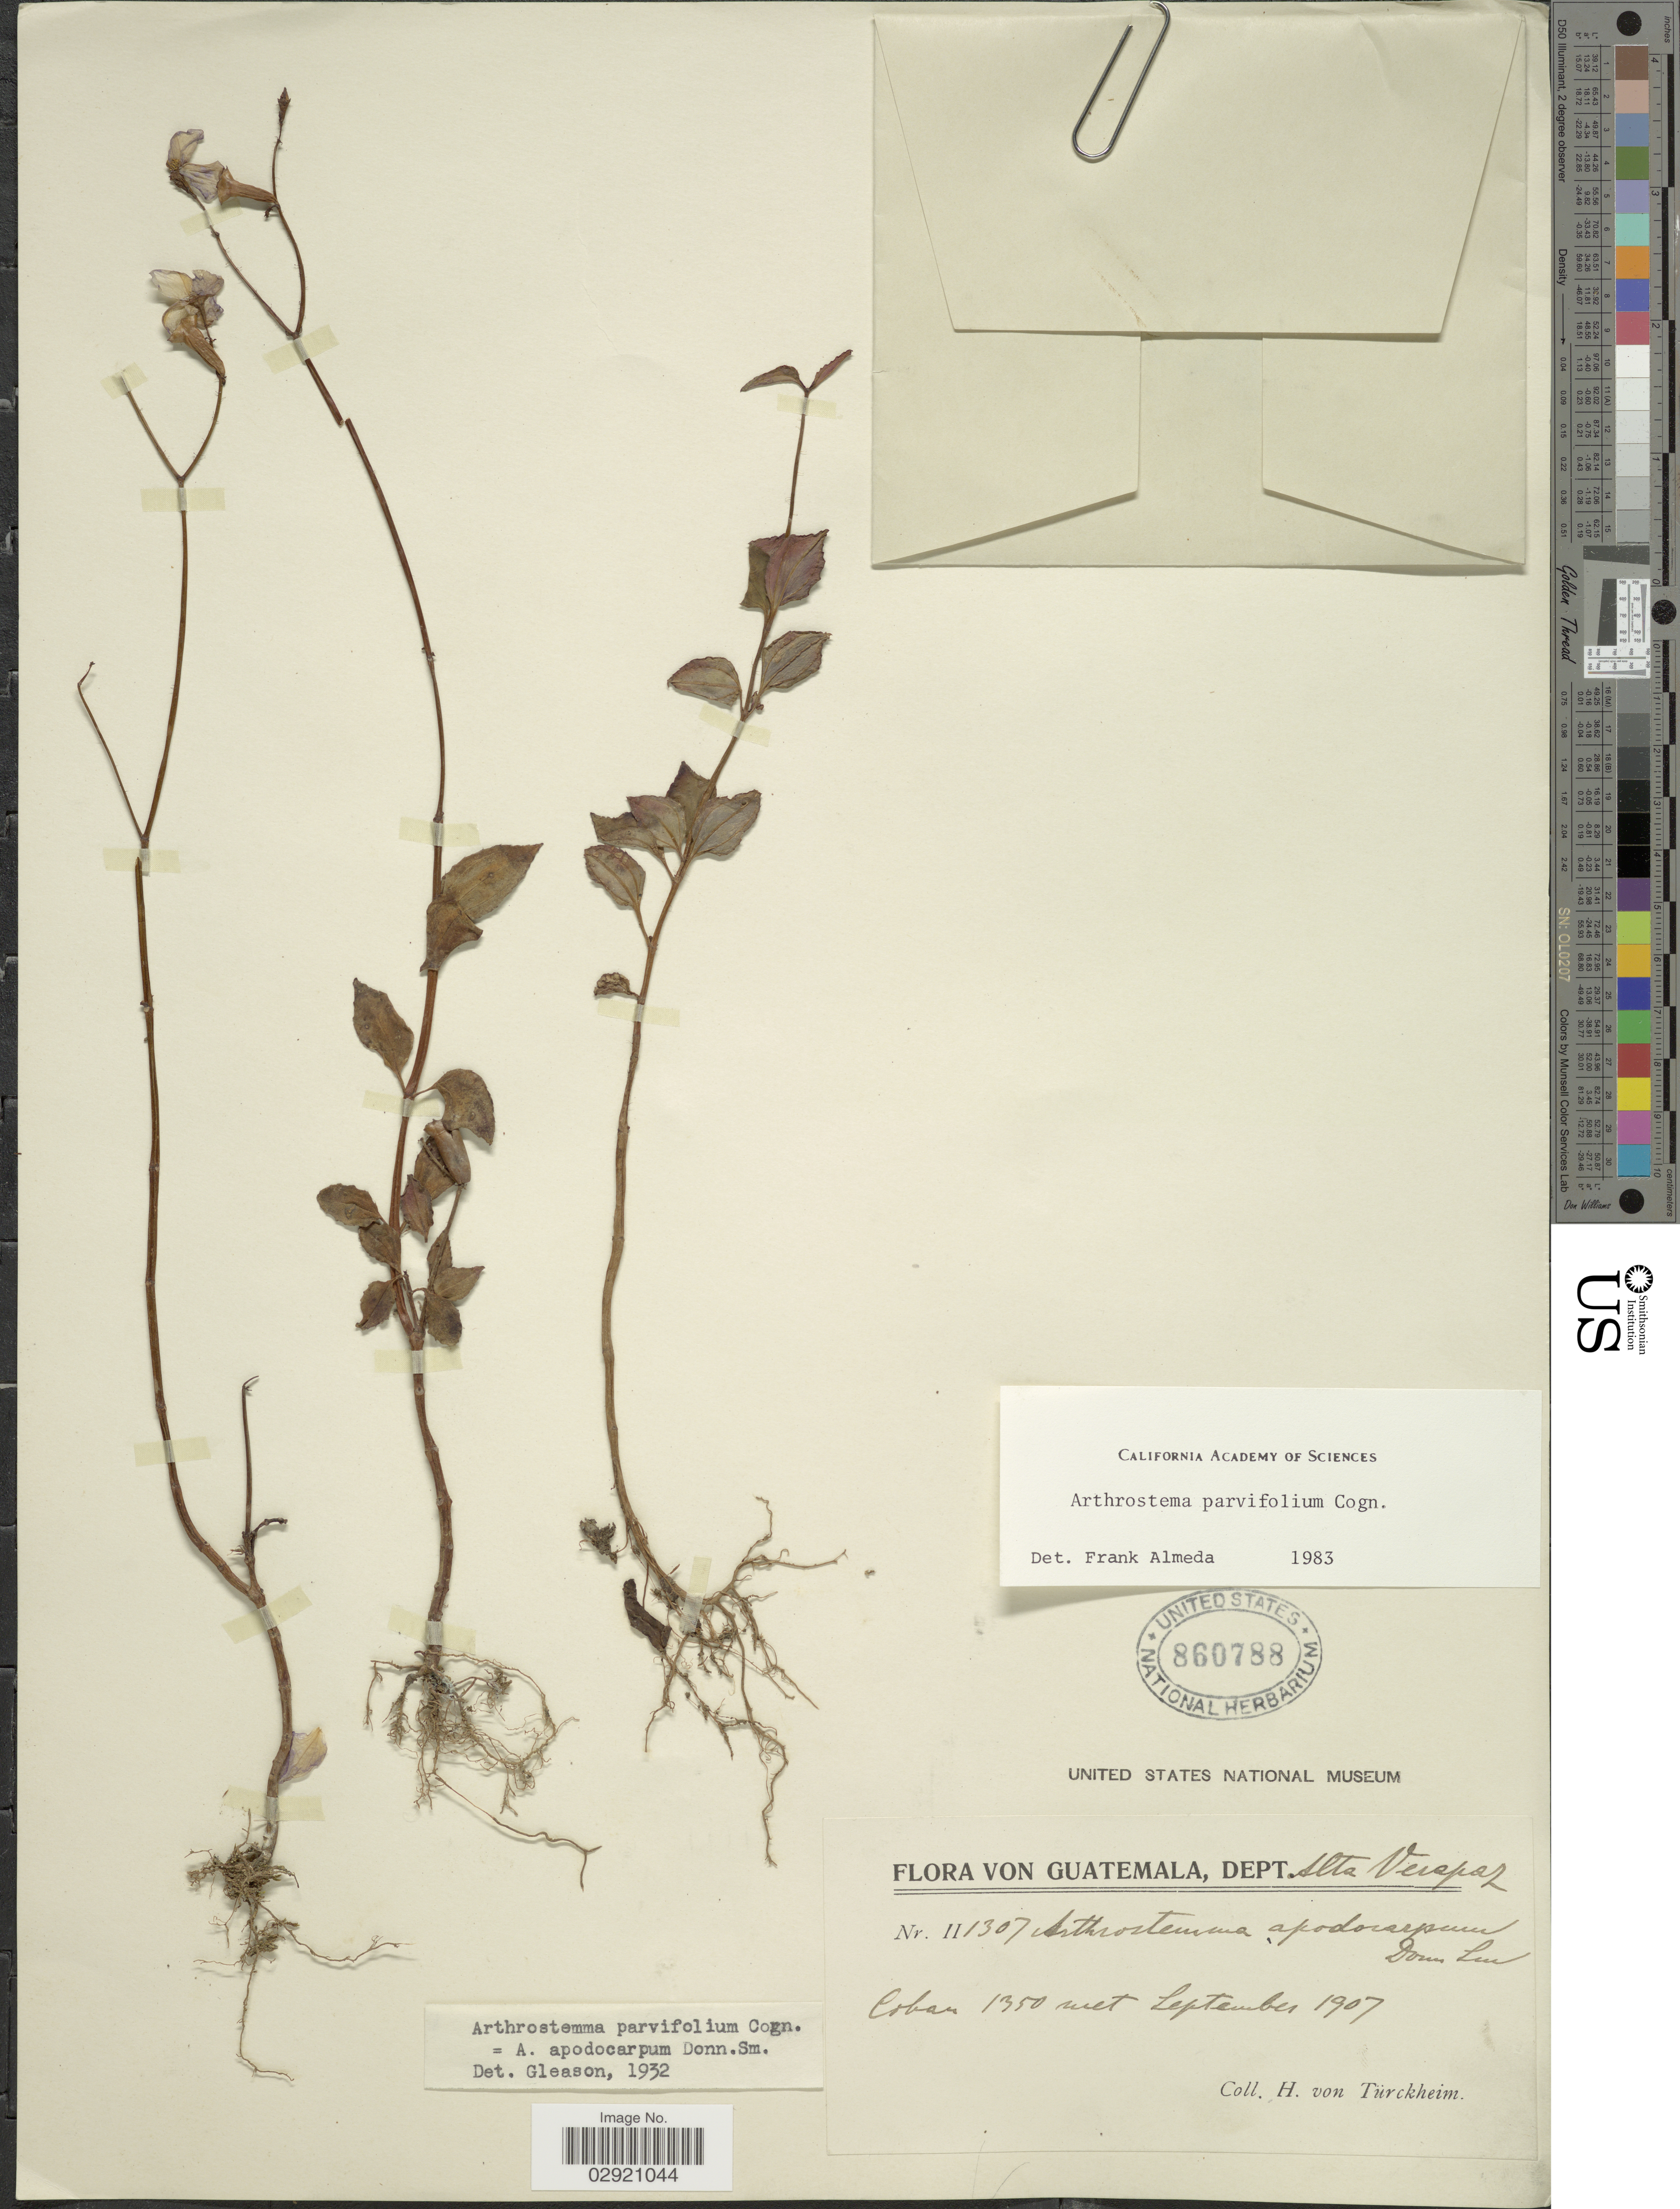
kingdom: Plantae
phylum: Tracheophyta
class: Magnoliopsida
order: Myrtales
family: Melastomataceae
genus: Arthrostemma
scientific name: Arthrostemma parvifolium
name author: Cogn.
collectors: H. von Türckheim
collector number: II1307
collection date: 1907-09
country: Guatemala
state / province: Alta Verapaz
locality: Dept. Alta Verapaz. Coban.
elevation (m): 1350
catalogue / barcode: US 860788